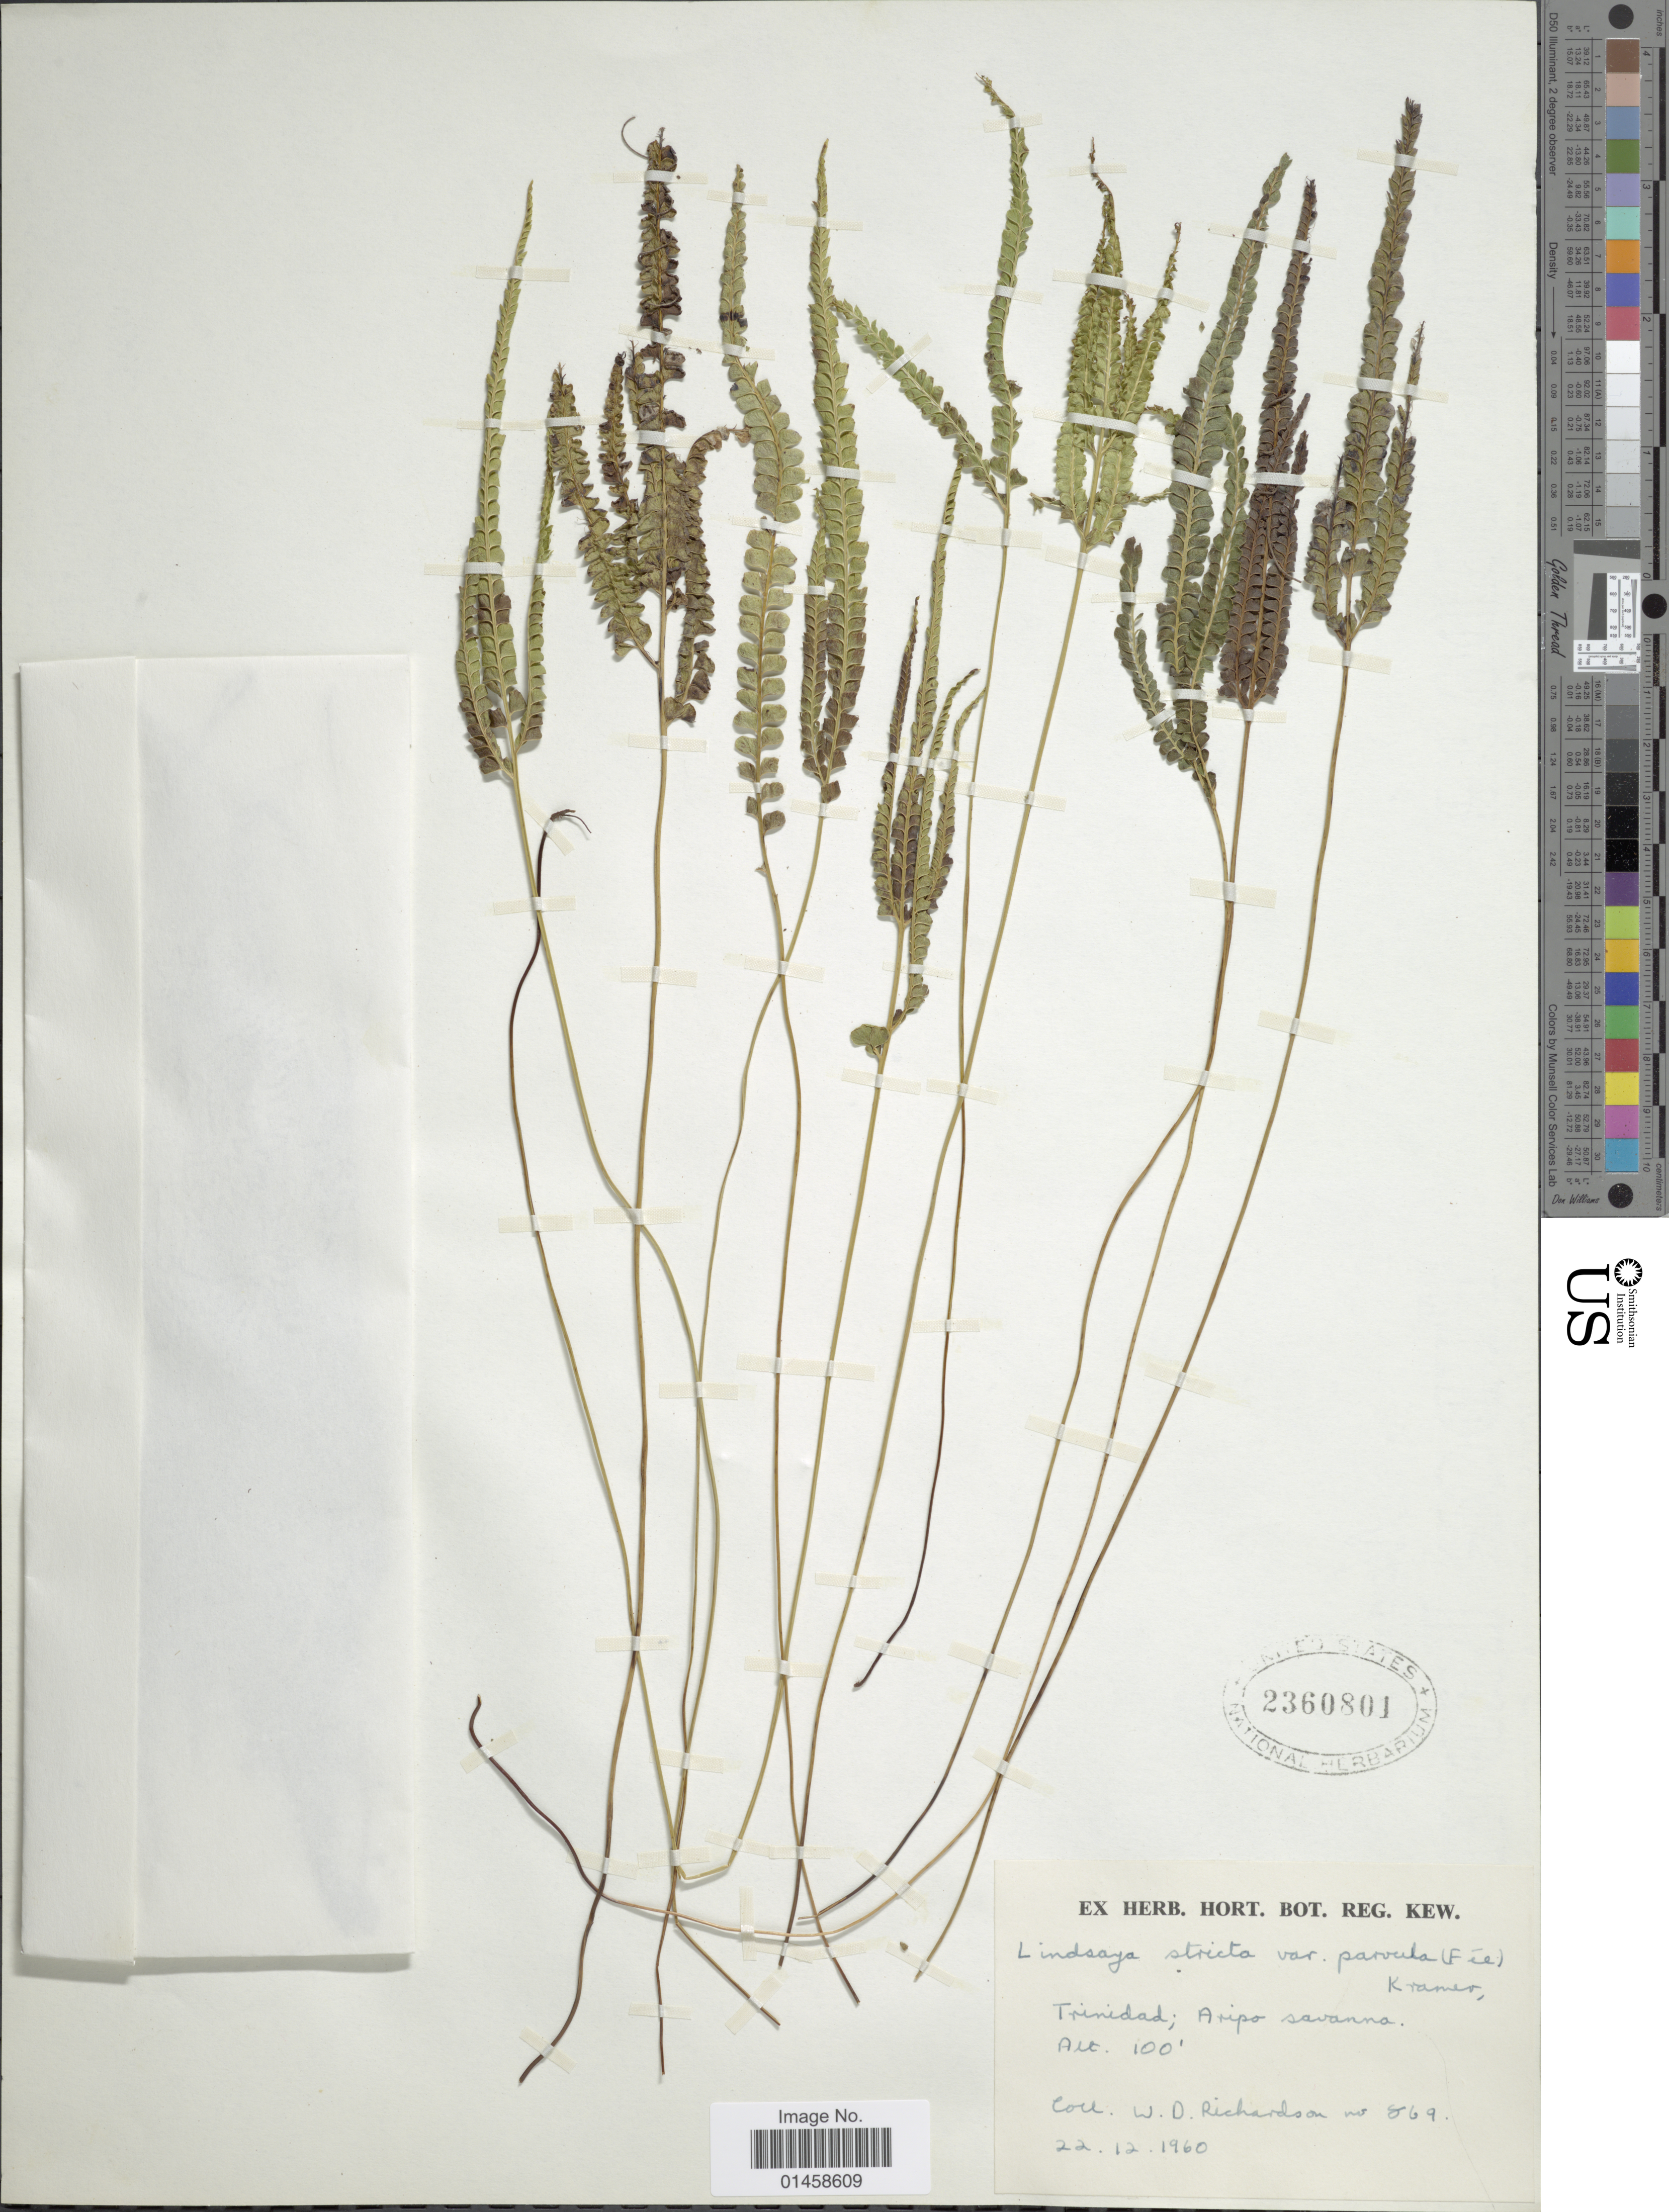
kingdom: Plantae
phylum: Tracheophyta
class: Polypodiopsida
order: Polypodiales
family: Lindsaeaceae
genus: Lindsaea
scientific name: Lindsaea stricta var. parvula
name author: (Fée) K.U. Kramer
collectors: W. D. Richardson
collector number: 869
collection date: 1960-12-22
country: Trinidad and Tobago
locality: Trinidad, Aripo Savanna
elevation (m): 30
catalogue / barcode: US 2360801